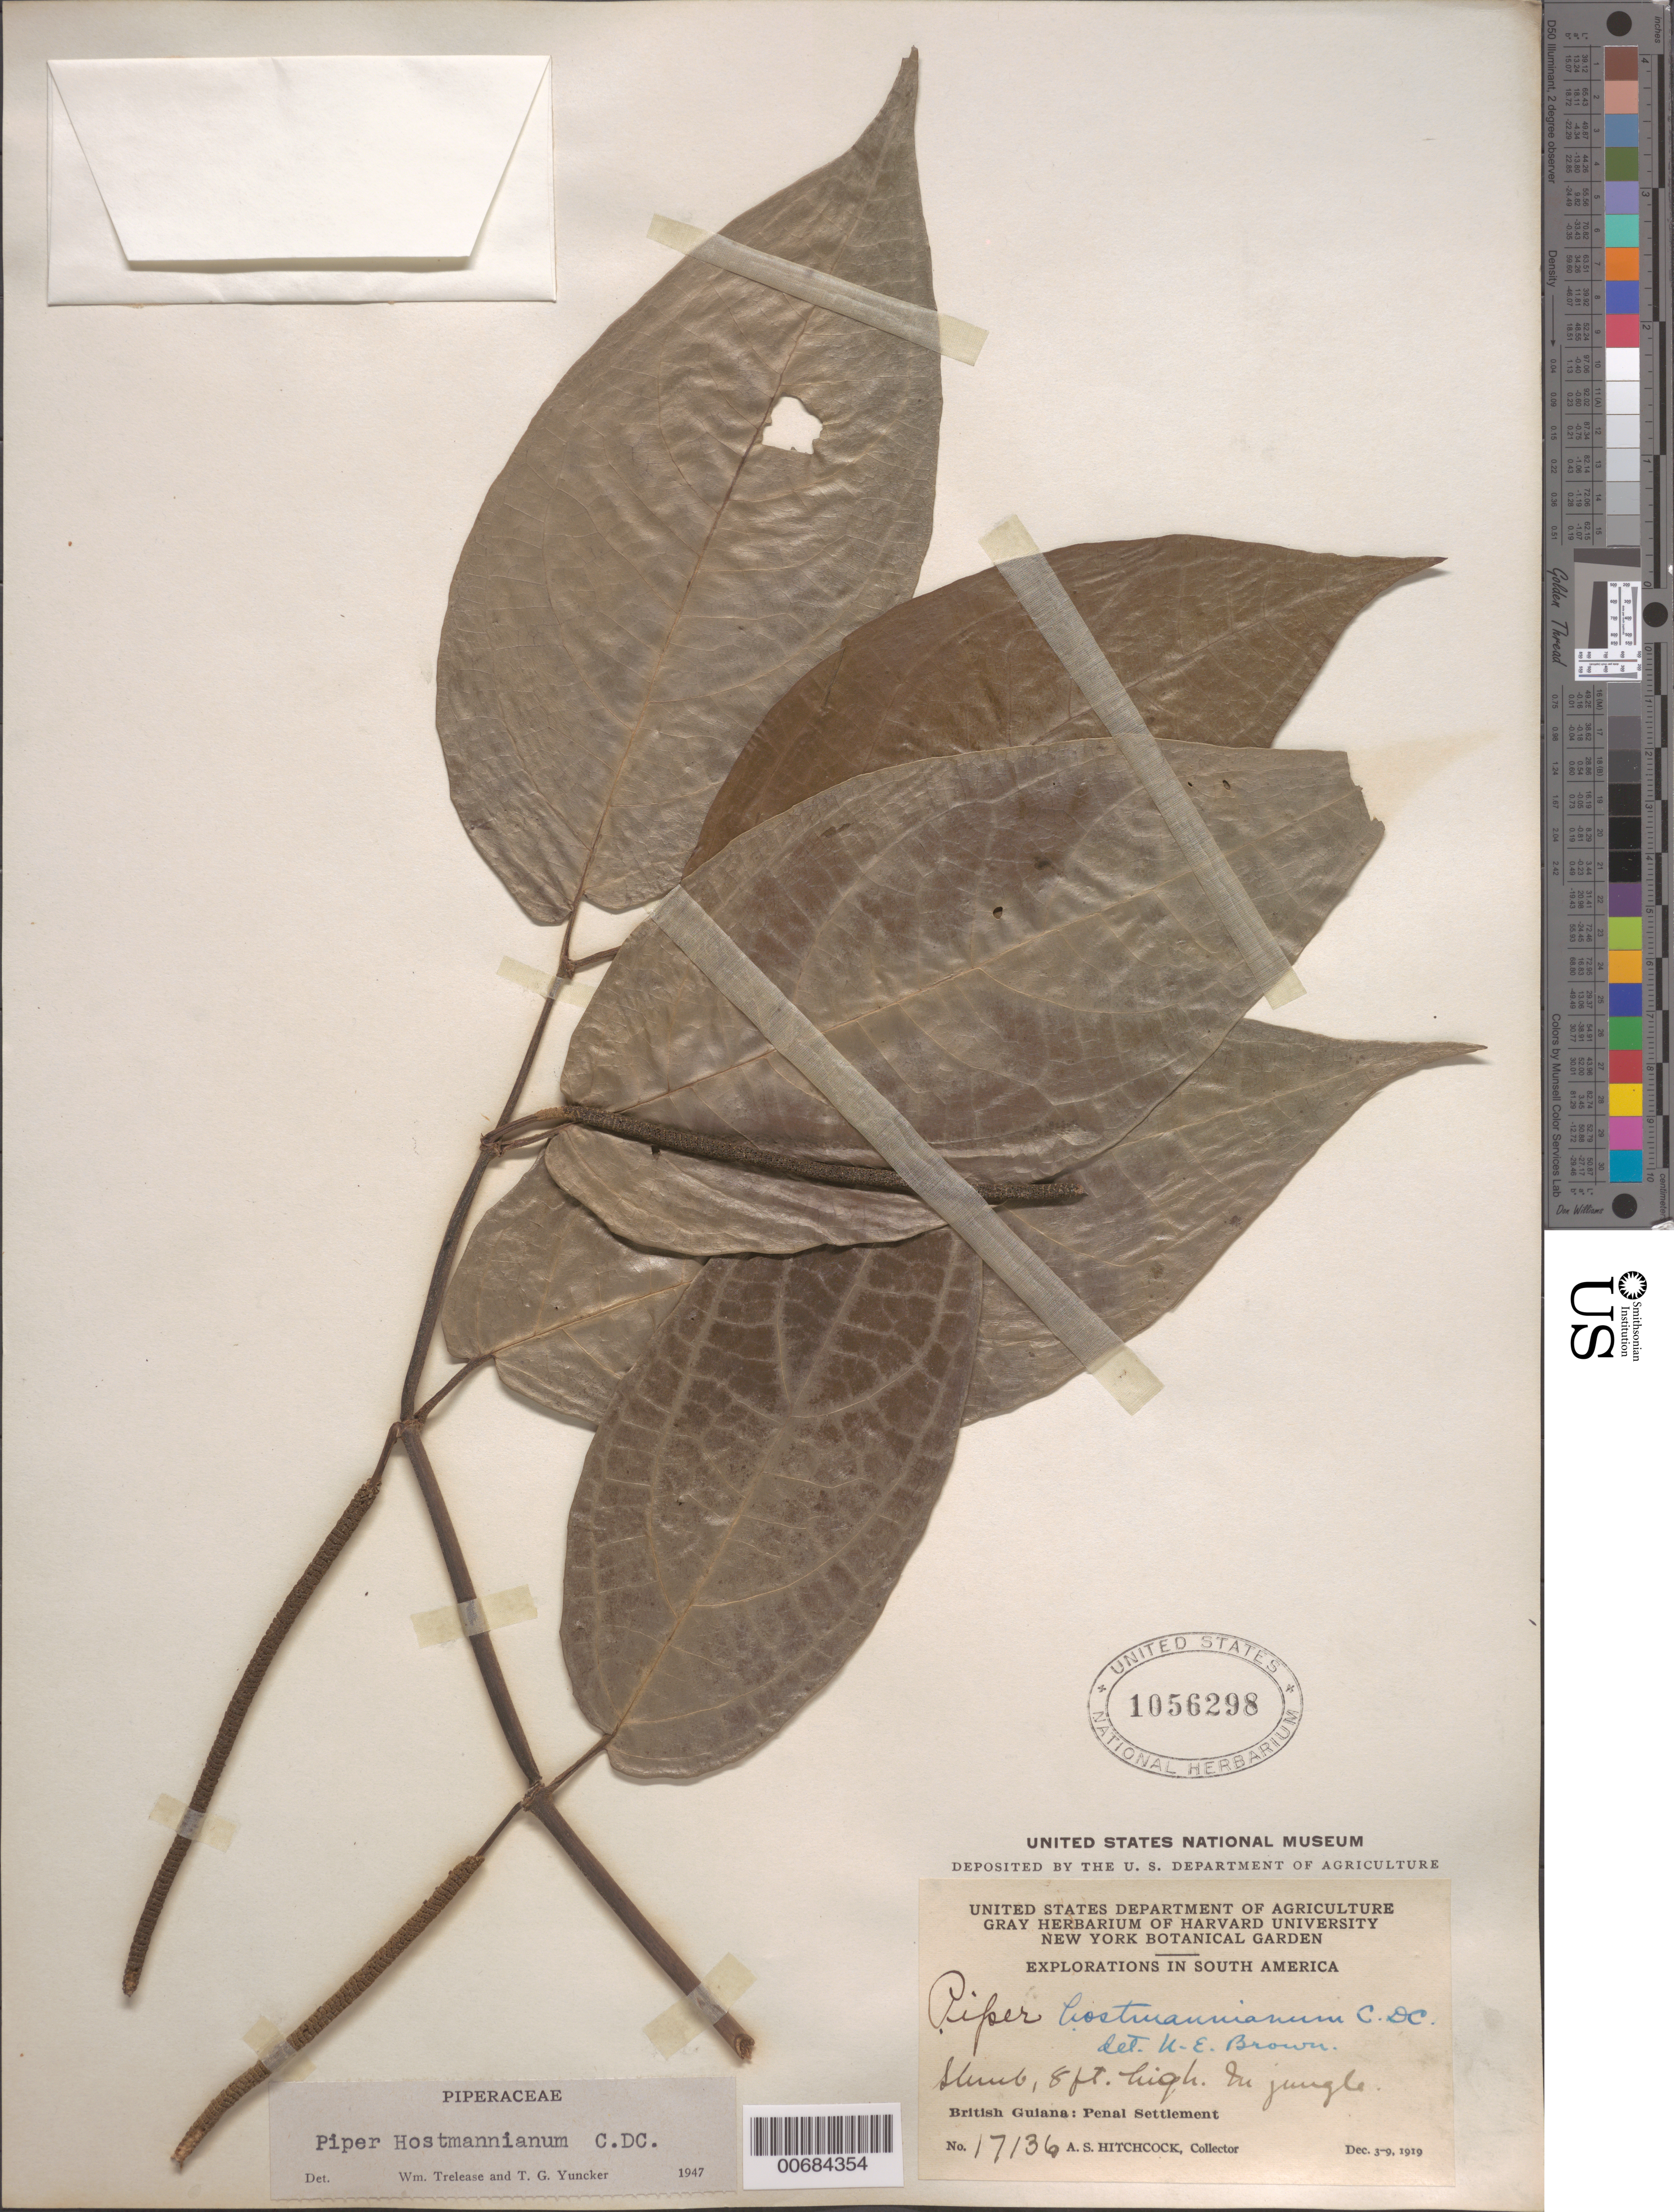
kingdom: Plantae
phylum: Tracheophyta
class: Magnoliopsida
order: Piperales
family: Piperaceae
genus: Piper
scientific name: Piper hostmannianum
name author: (Miq.) C. DC.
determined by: Trelease, W.; Yuncker, T. G.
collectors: A. S. Hitchcock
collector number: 17136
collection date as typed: Dec. 3-9, 1919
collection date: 1919-12-03/1919-12-09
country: Guyana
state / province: Cuyuni-Mazaruni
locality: Penal Settlement, on W side of Essequibo River, near mouth of Mazaruni River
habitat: Jungle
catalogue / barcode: US 1056298